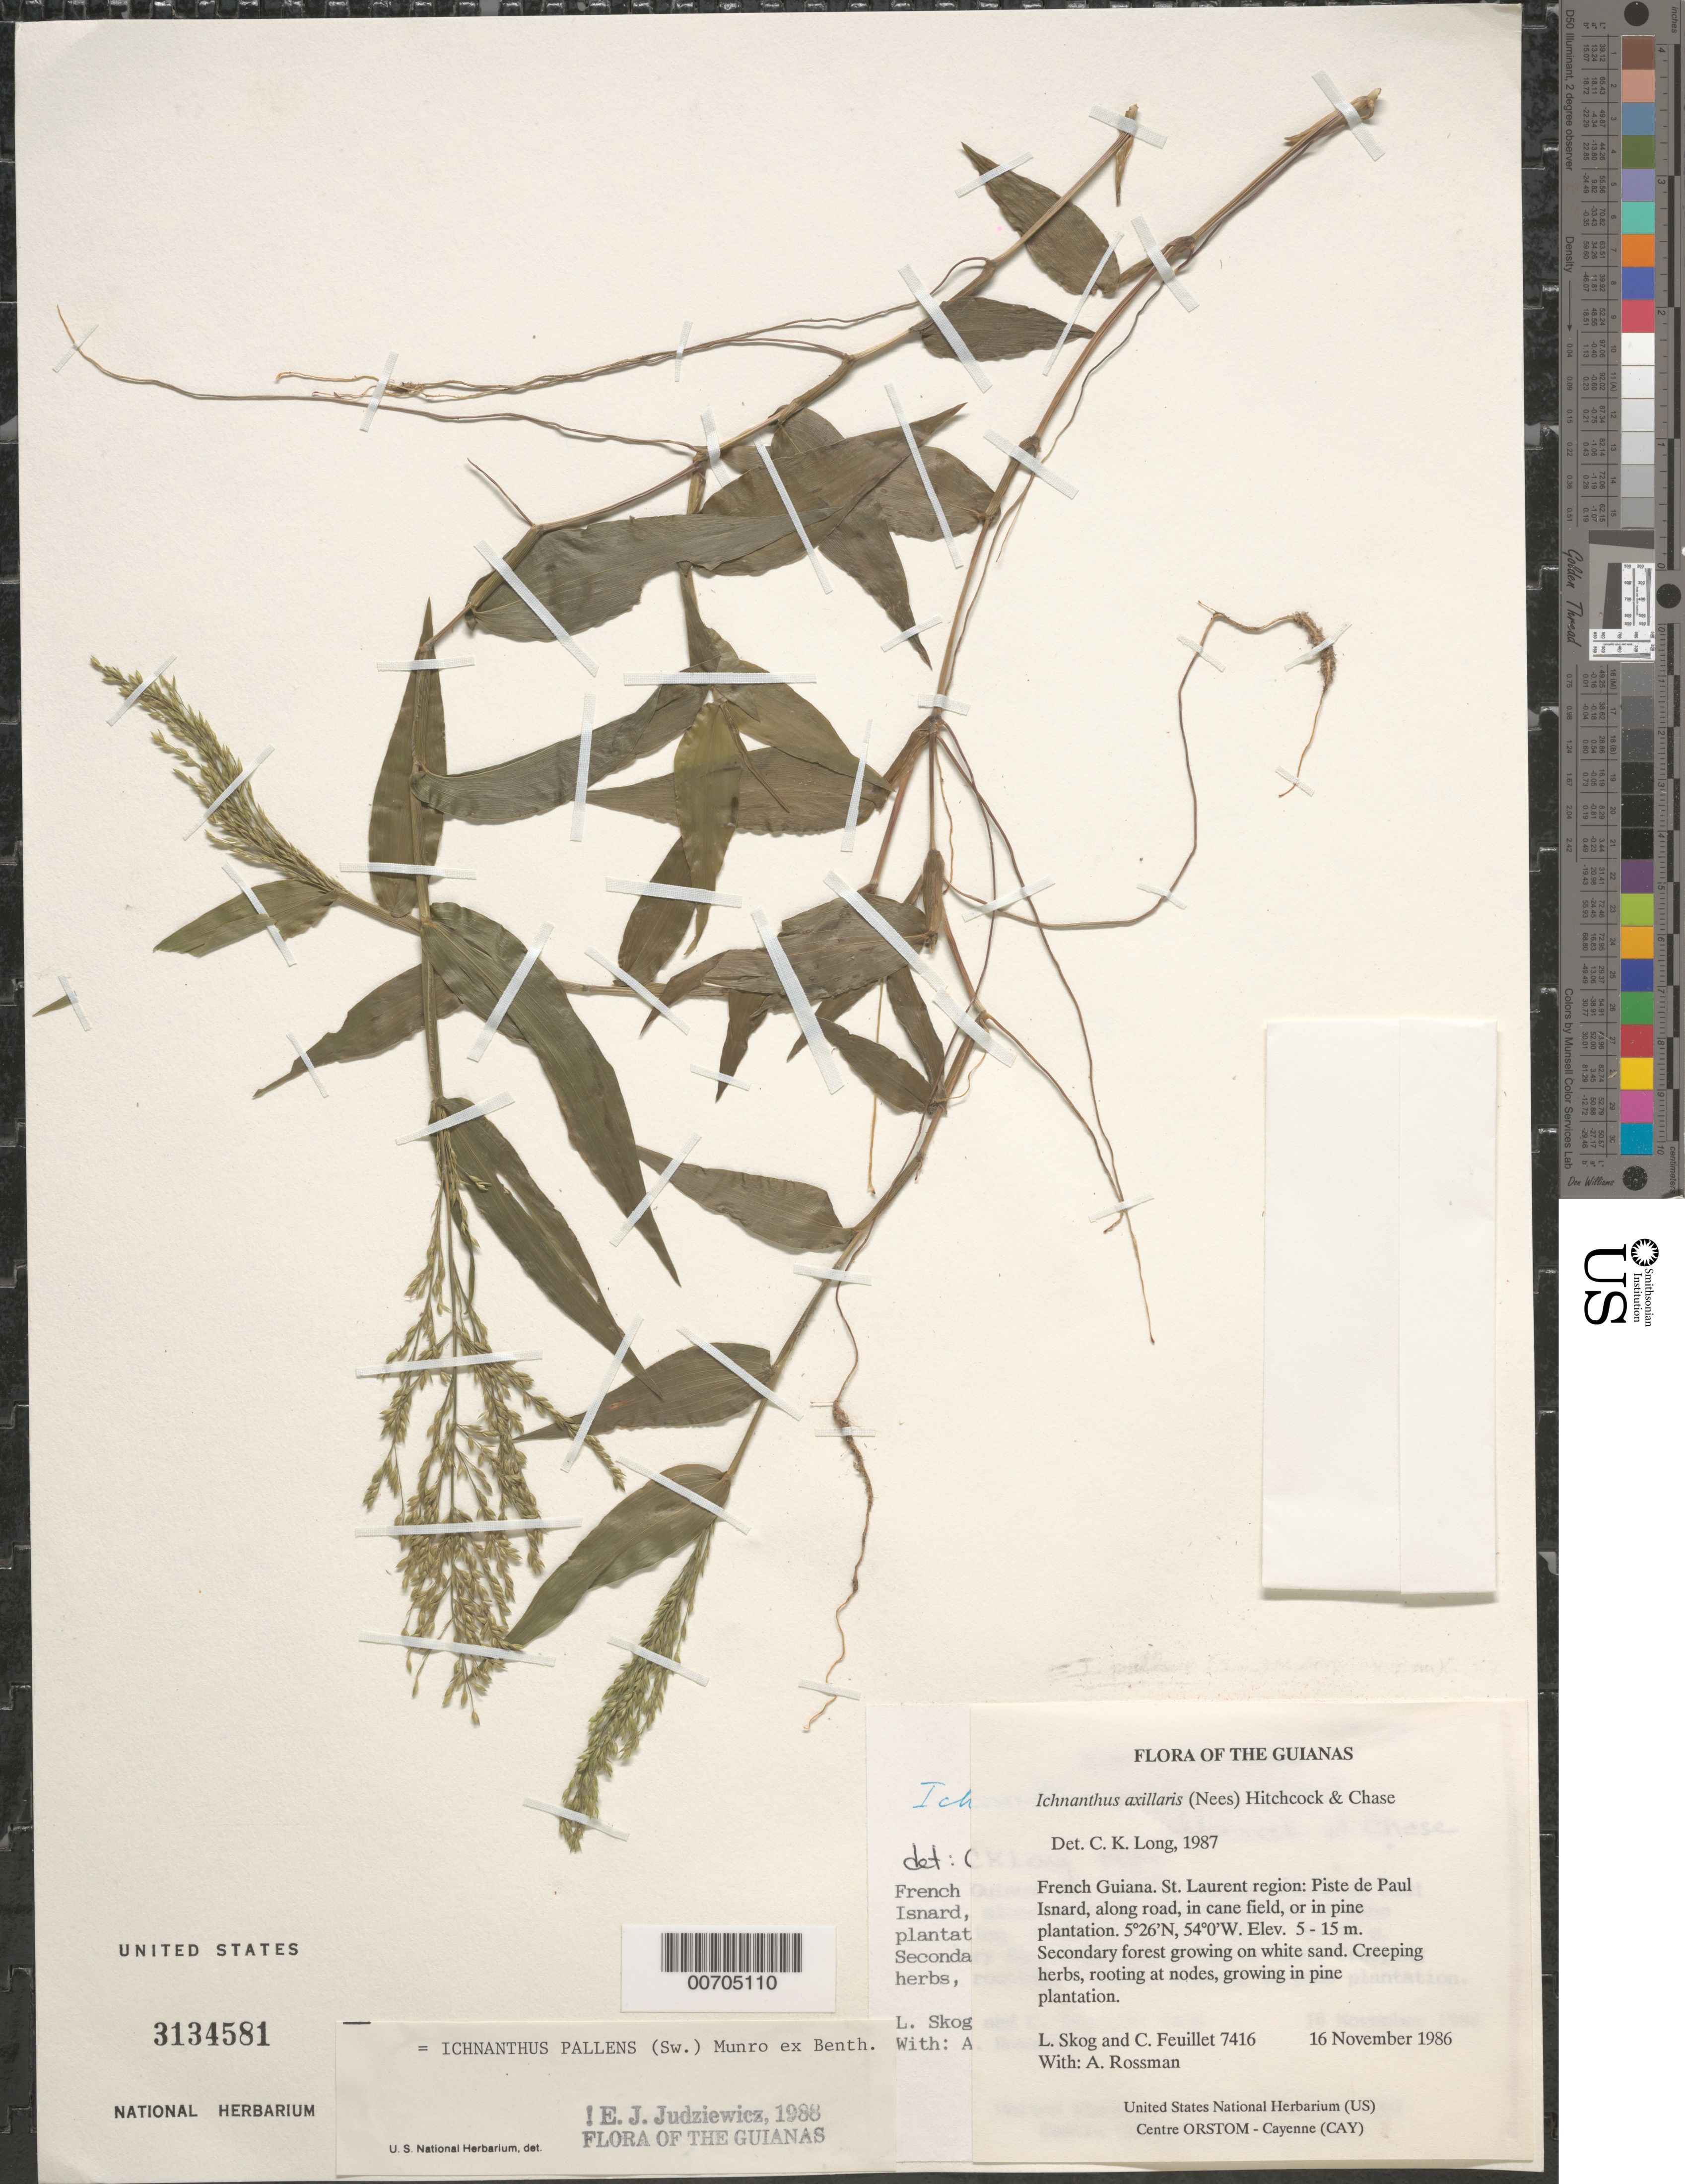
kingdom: Plantae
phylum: Tracheophyta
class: Liliopsida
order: Poales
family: Poaceae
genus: Ichnanthus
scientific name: Ichnanthus pallens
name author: (Sw.) Munro ex Benth.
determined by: Judziewicz, E. J.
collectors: L. E. Skog, C. Feuillet & A. Rossman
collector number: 7416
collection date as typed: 16 November 1986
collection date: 1986-11-16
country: French Guiana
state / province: Saint-Laurent-du-Maroni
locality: Piste de Paul Isnard, along road, in cane field, or in pine plantation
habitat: Secondary forest growing on white sand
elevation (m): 5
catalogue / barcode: US 3134581